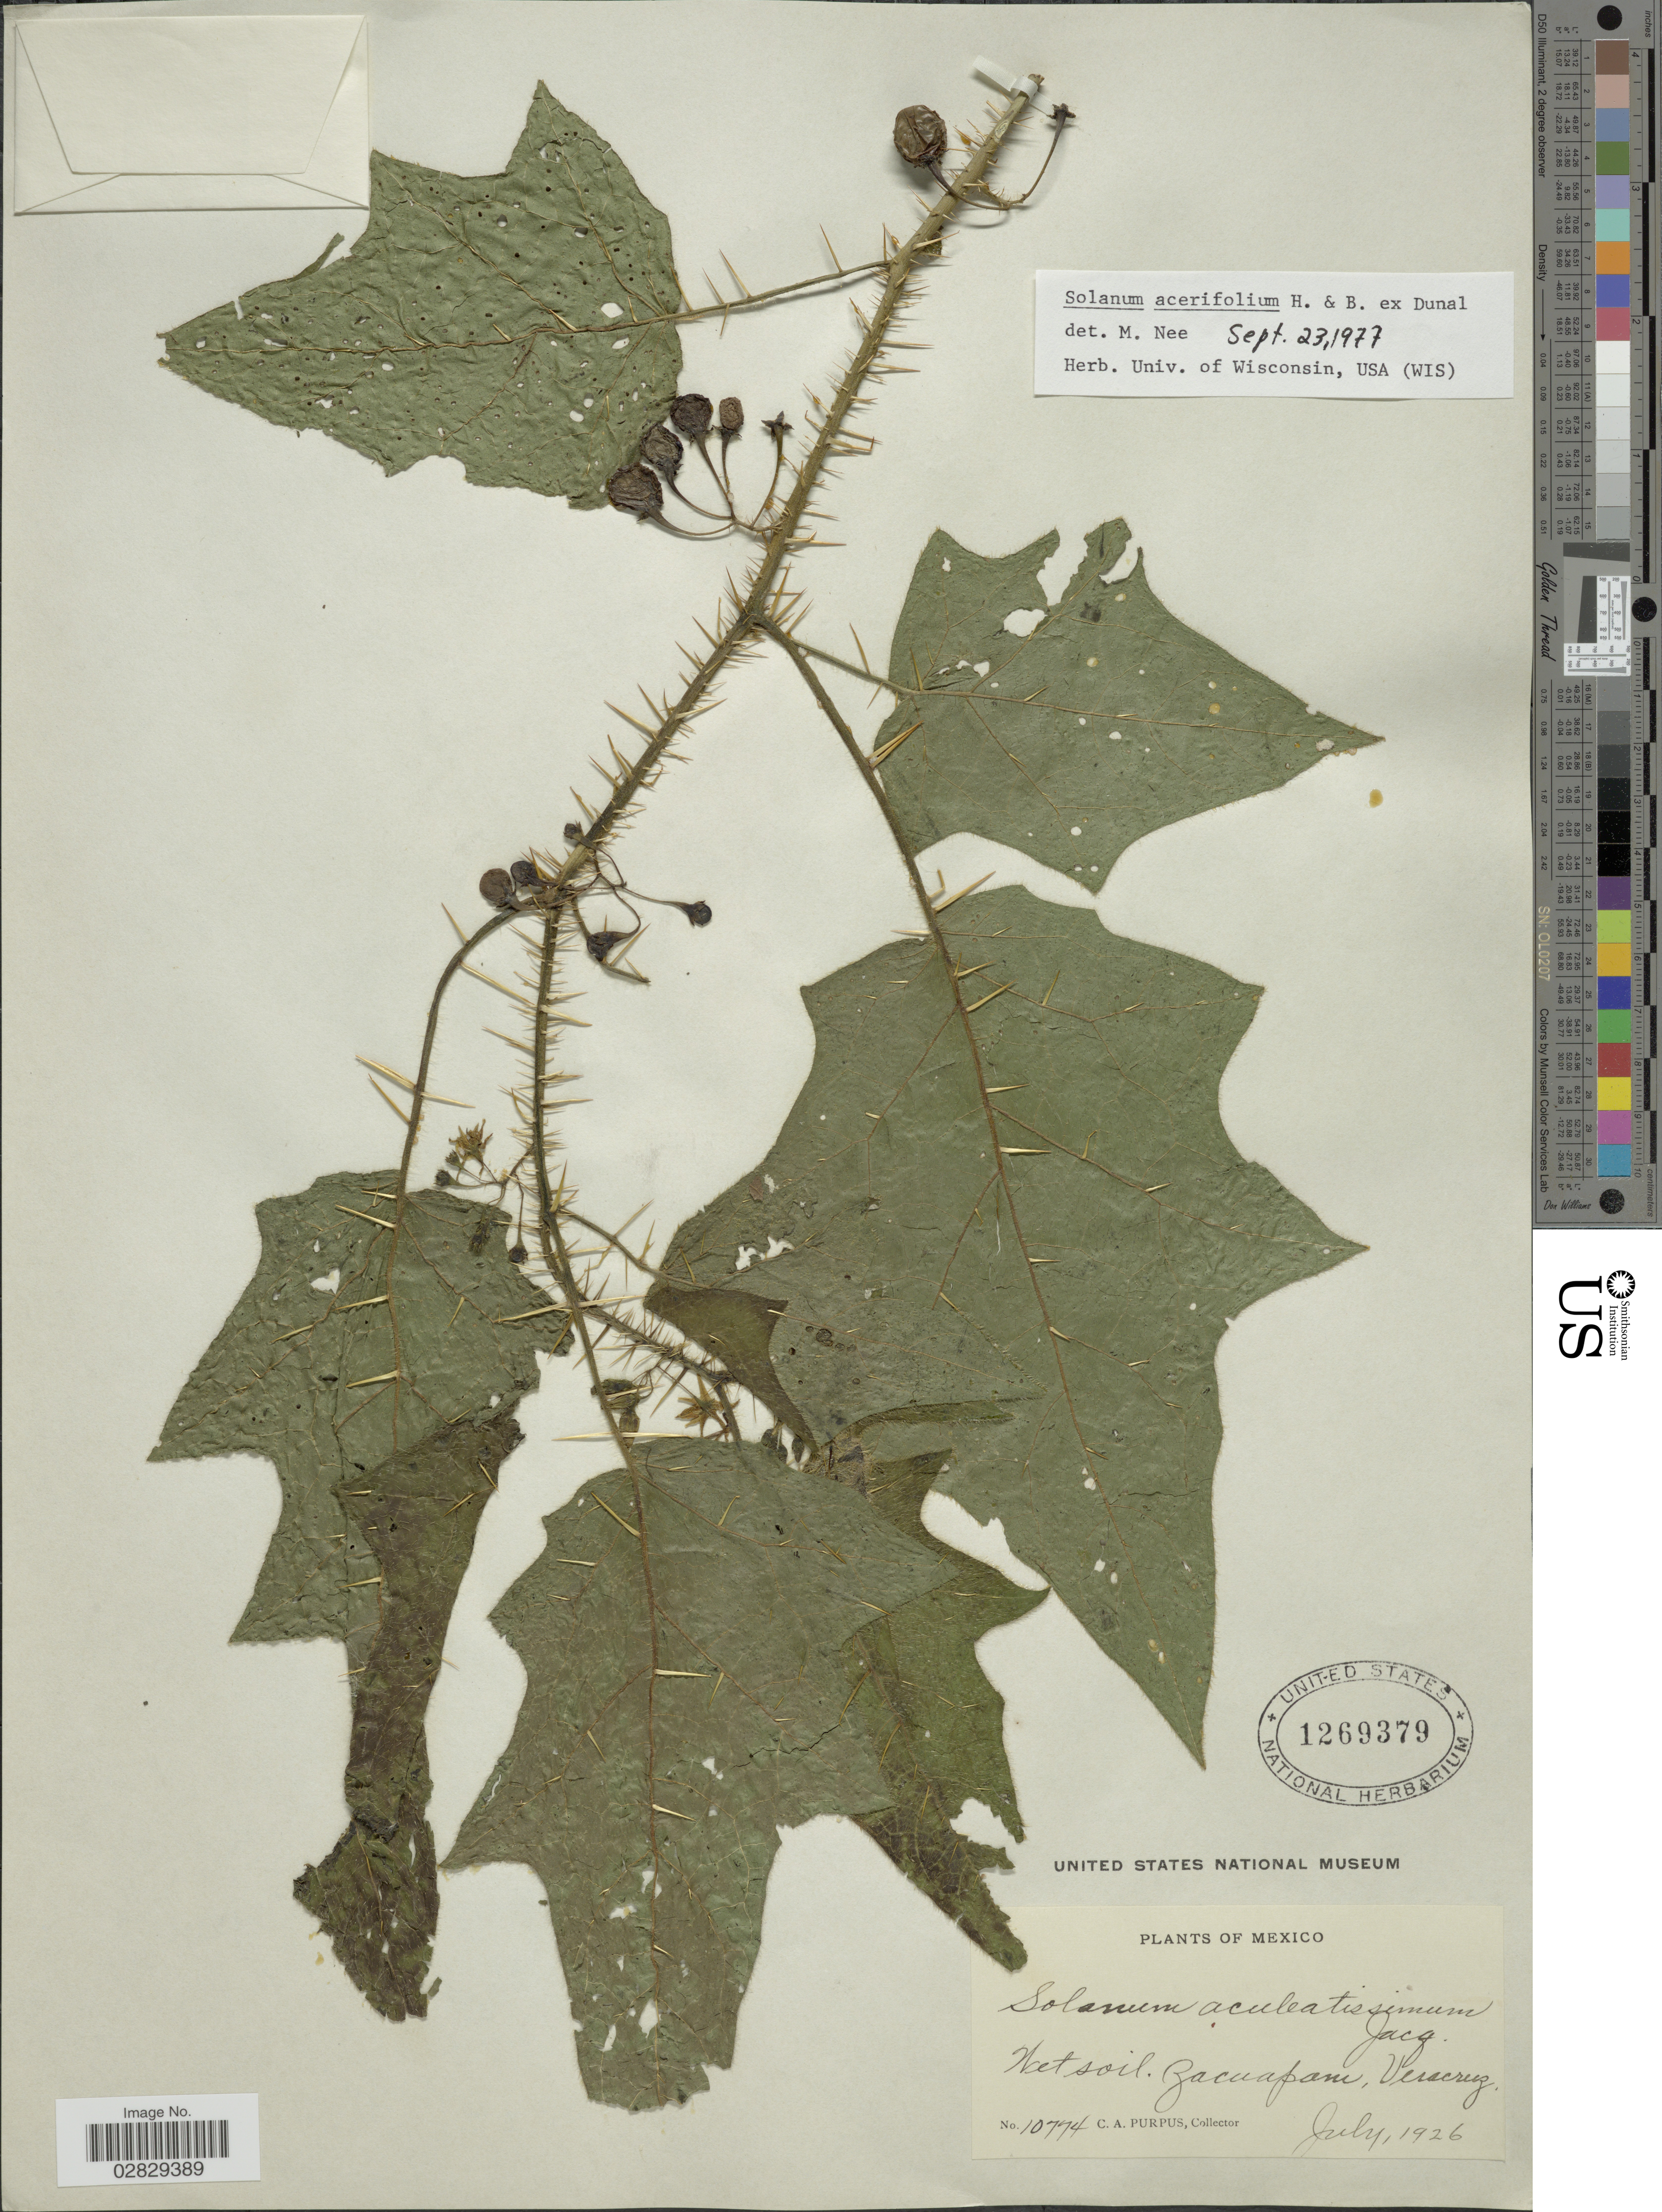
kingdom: Plantae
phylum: Tracheophyta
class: Magnoliopsida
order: Solanales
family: Solanaceae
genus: Solanum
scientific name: Solanum acerifolium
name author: Humb. & Bonpl. ex Dunal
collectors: C. A. Purpus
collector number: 10774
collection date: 1926-07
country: Mexico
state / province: Veracruz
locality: Zacuapam, Veracruz.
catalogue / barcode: US 1269379